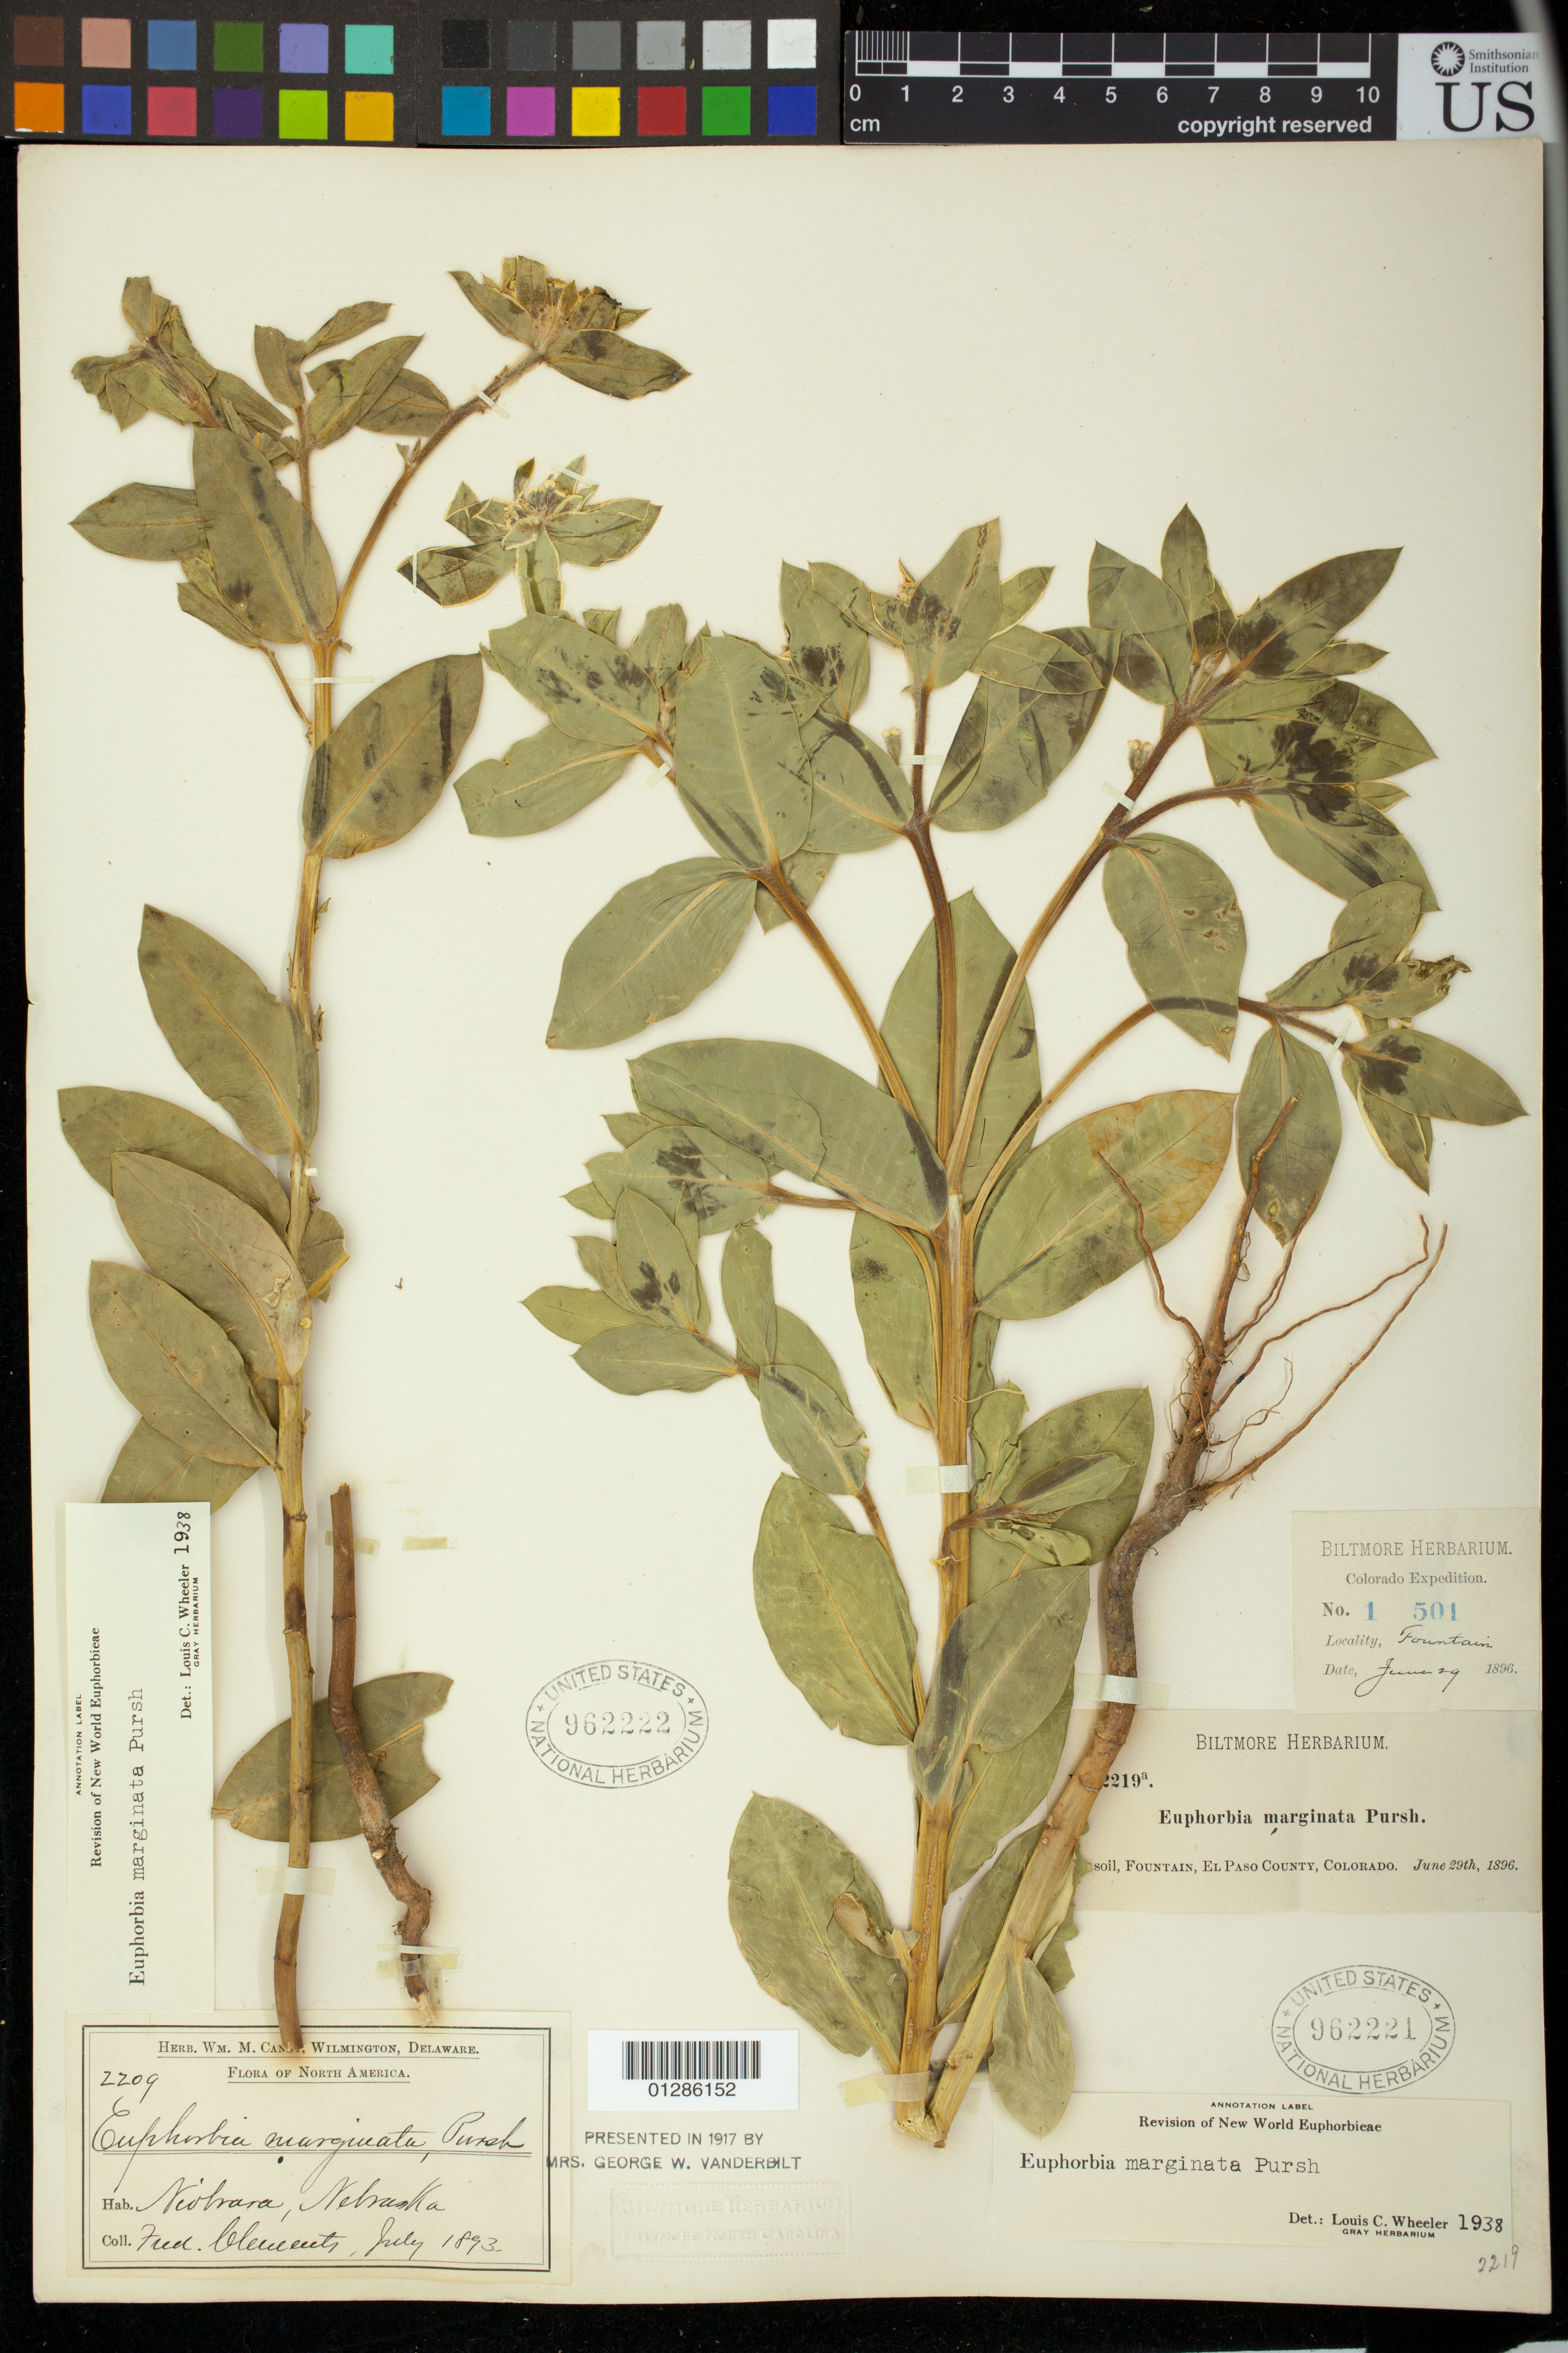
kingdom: Plantae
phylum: Tracheophyta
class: Magnoliopsida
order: Malpighiales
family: Euphorbiaceae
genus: Euphorbia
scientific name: Euphorbia marginata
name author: Pursh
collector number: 2219a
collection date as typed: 29 Jun 1896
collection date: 1896-06-29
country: United States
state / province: Colorado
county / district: El Paso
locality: Fountain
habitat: dry soil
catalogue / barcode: US 962221